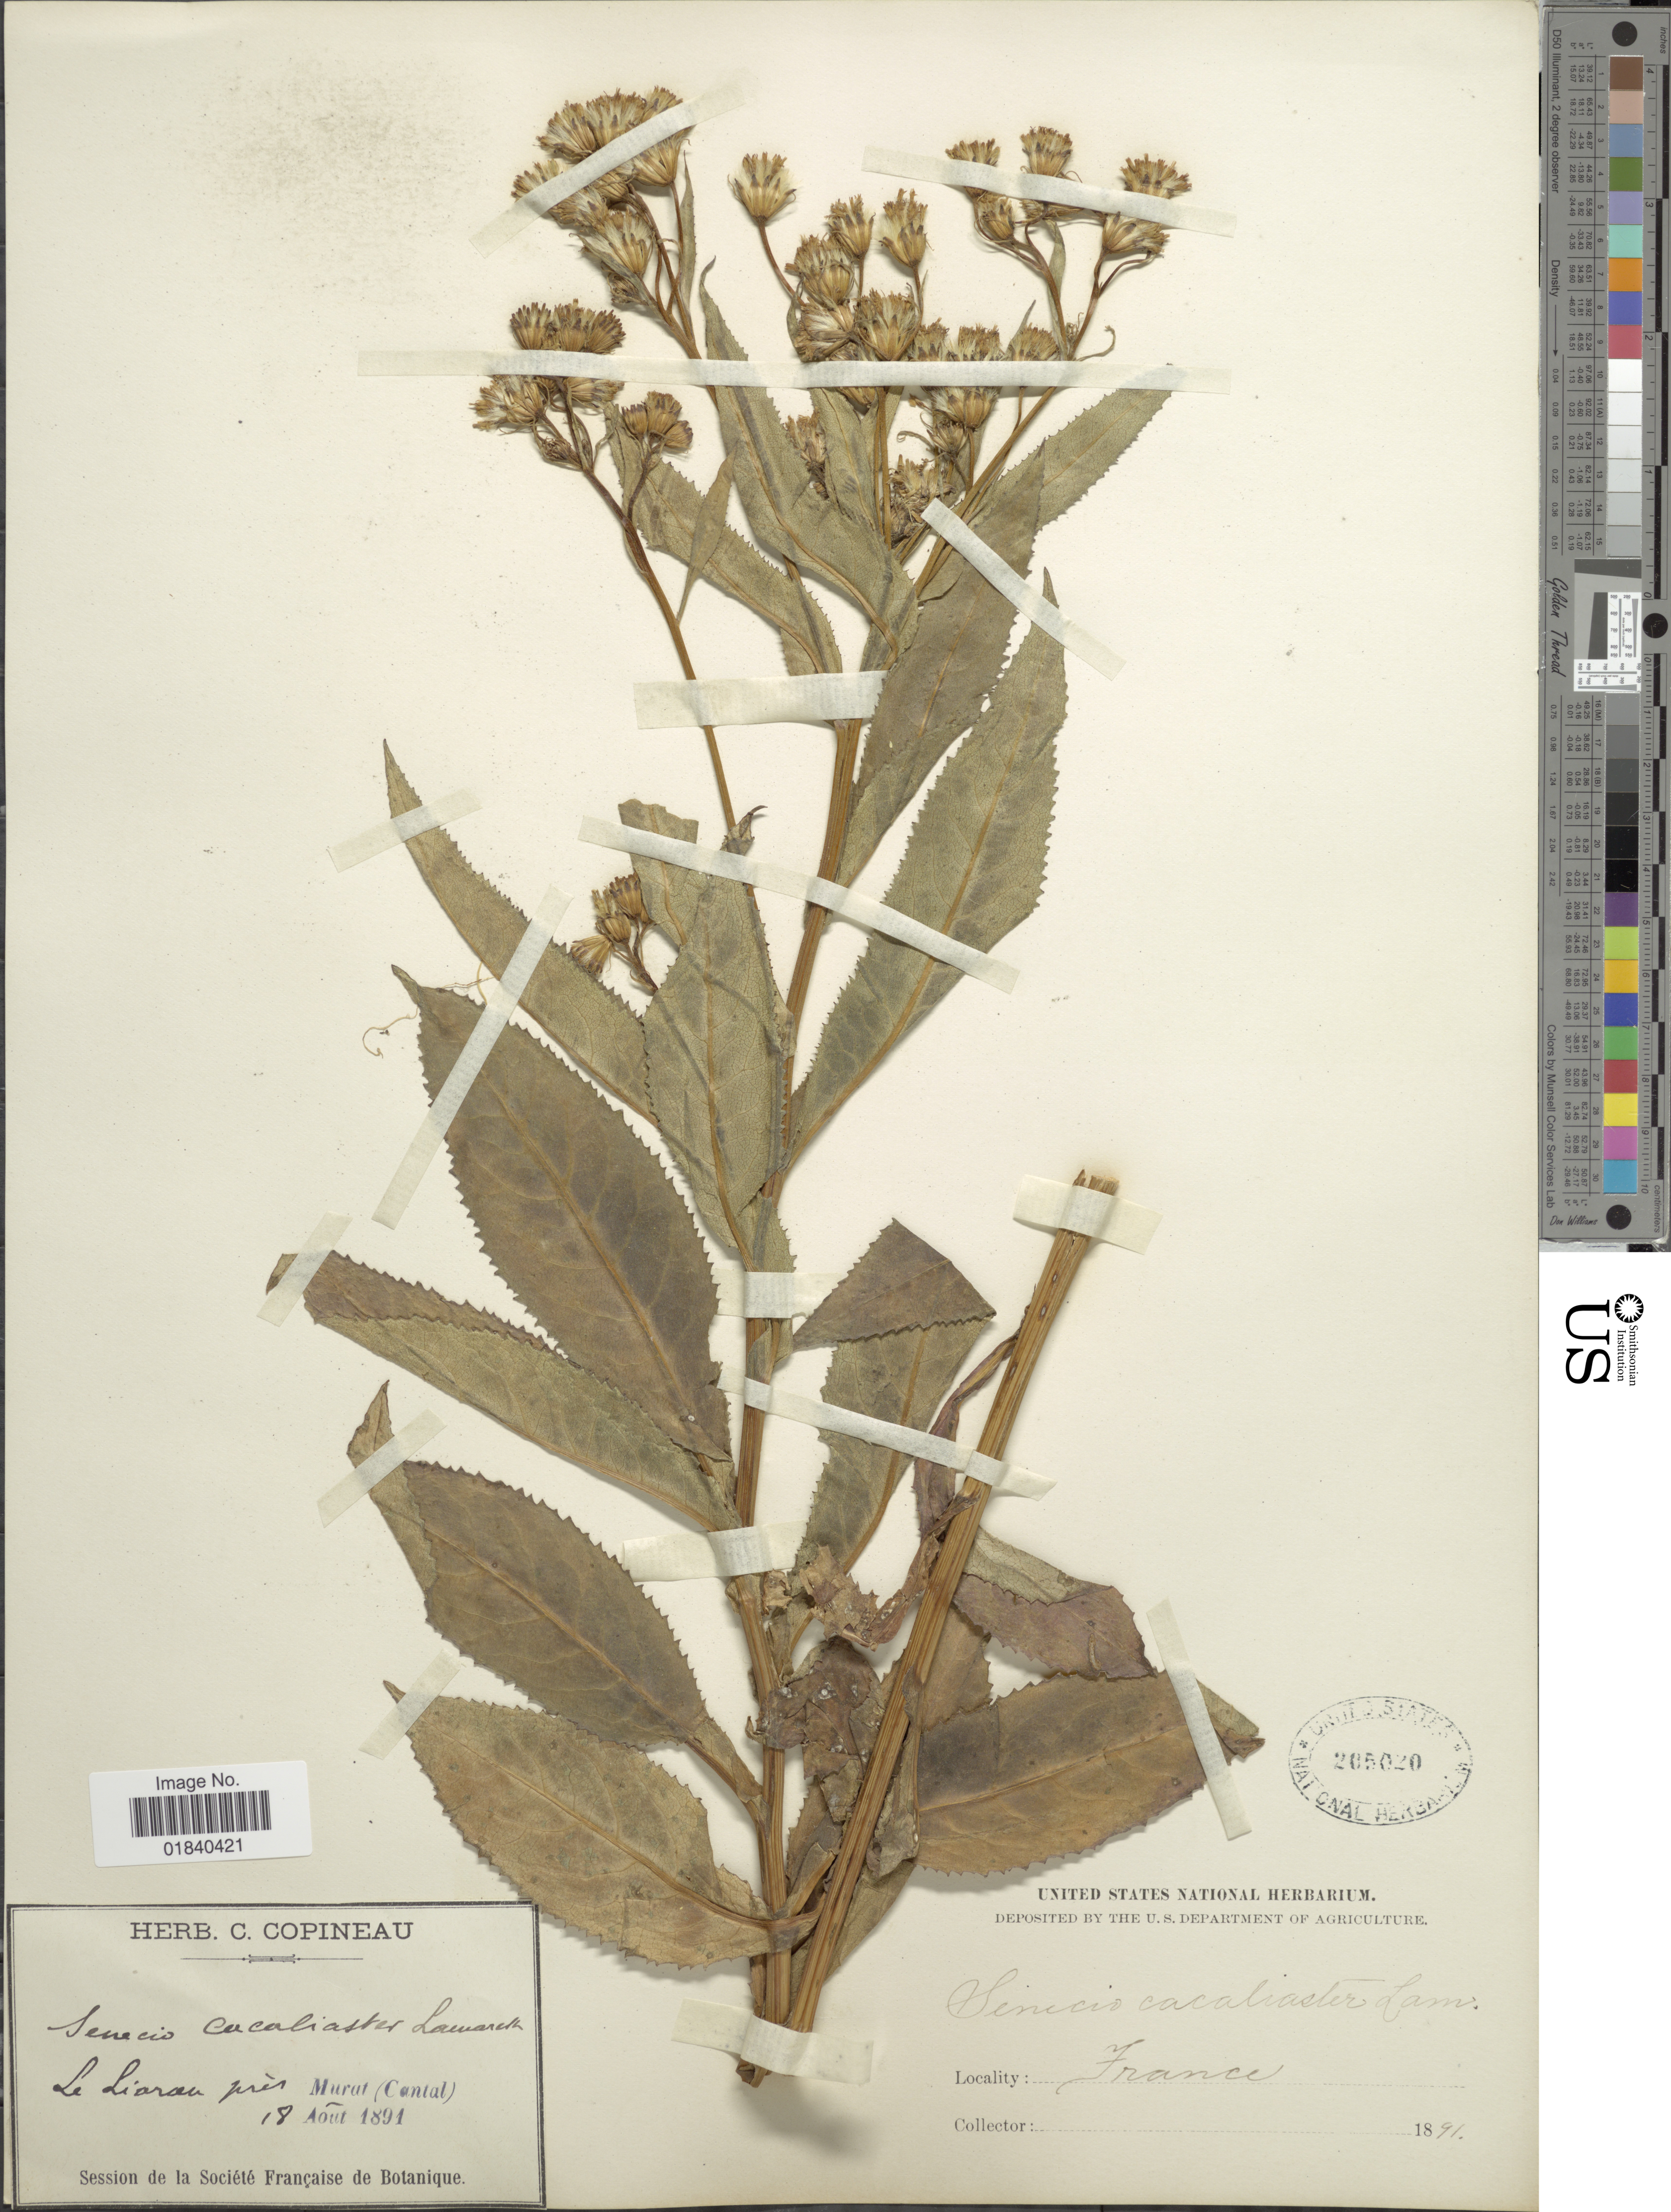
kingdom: Plantae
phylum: Tracheophyta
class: Magnoliopsida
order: Asterales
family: Asteraceae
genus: Senecio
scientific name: Senecio cacaliaster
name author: Lam.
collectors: ex herb. C. Copineau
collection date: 1891-08-18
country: France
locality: Le Liarau pres Marat (Contal). Session de la Societe Francaise de Botanique.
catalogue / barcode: US 205020